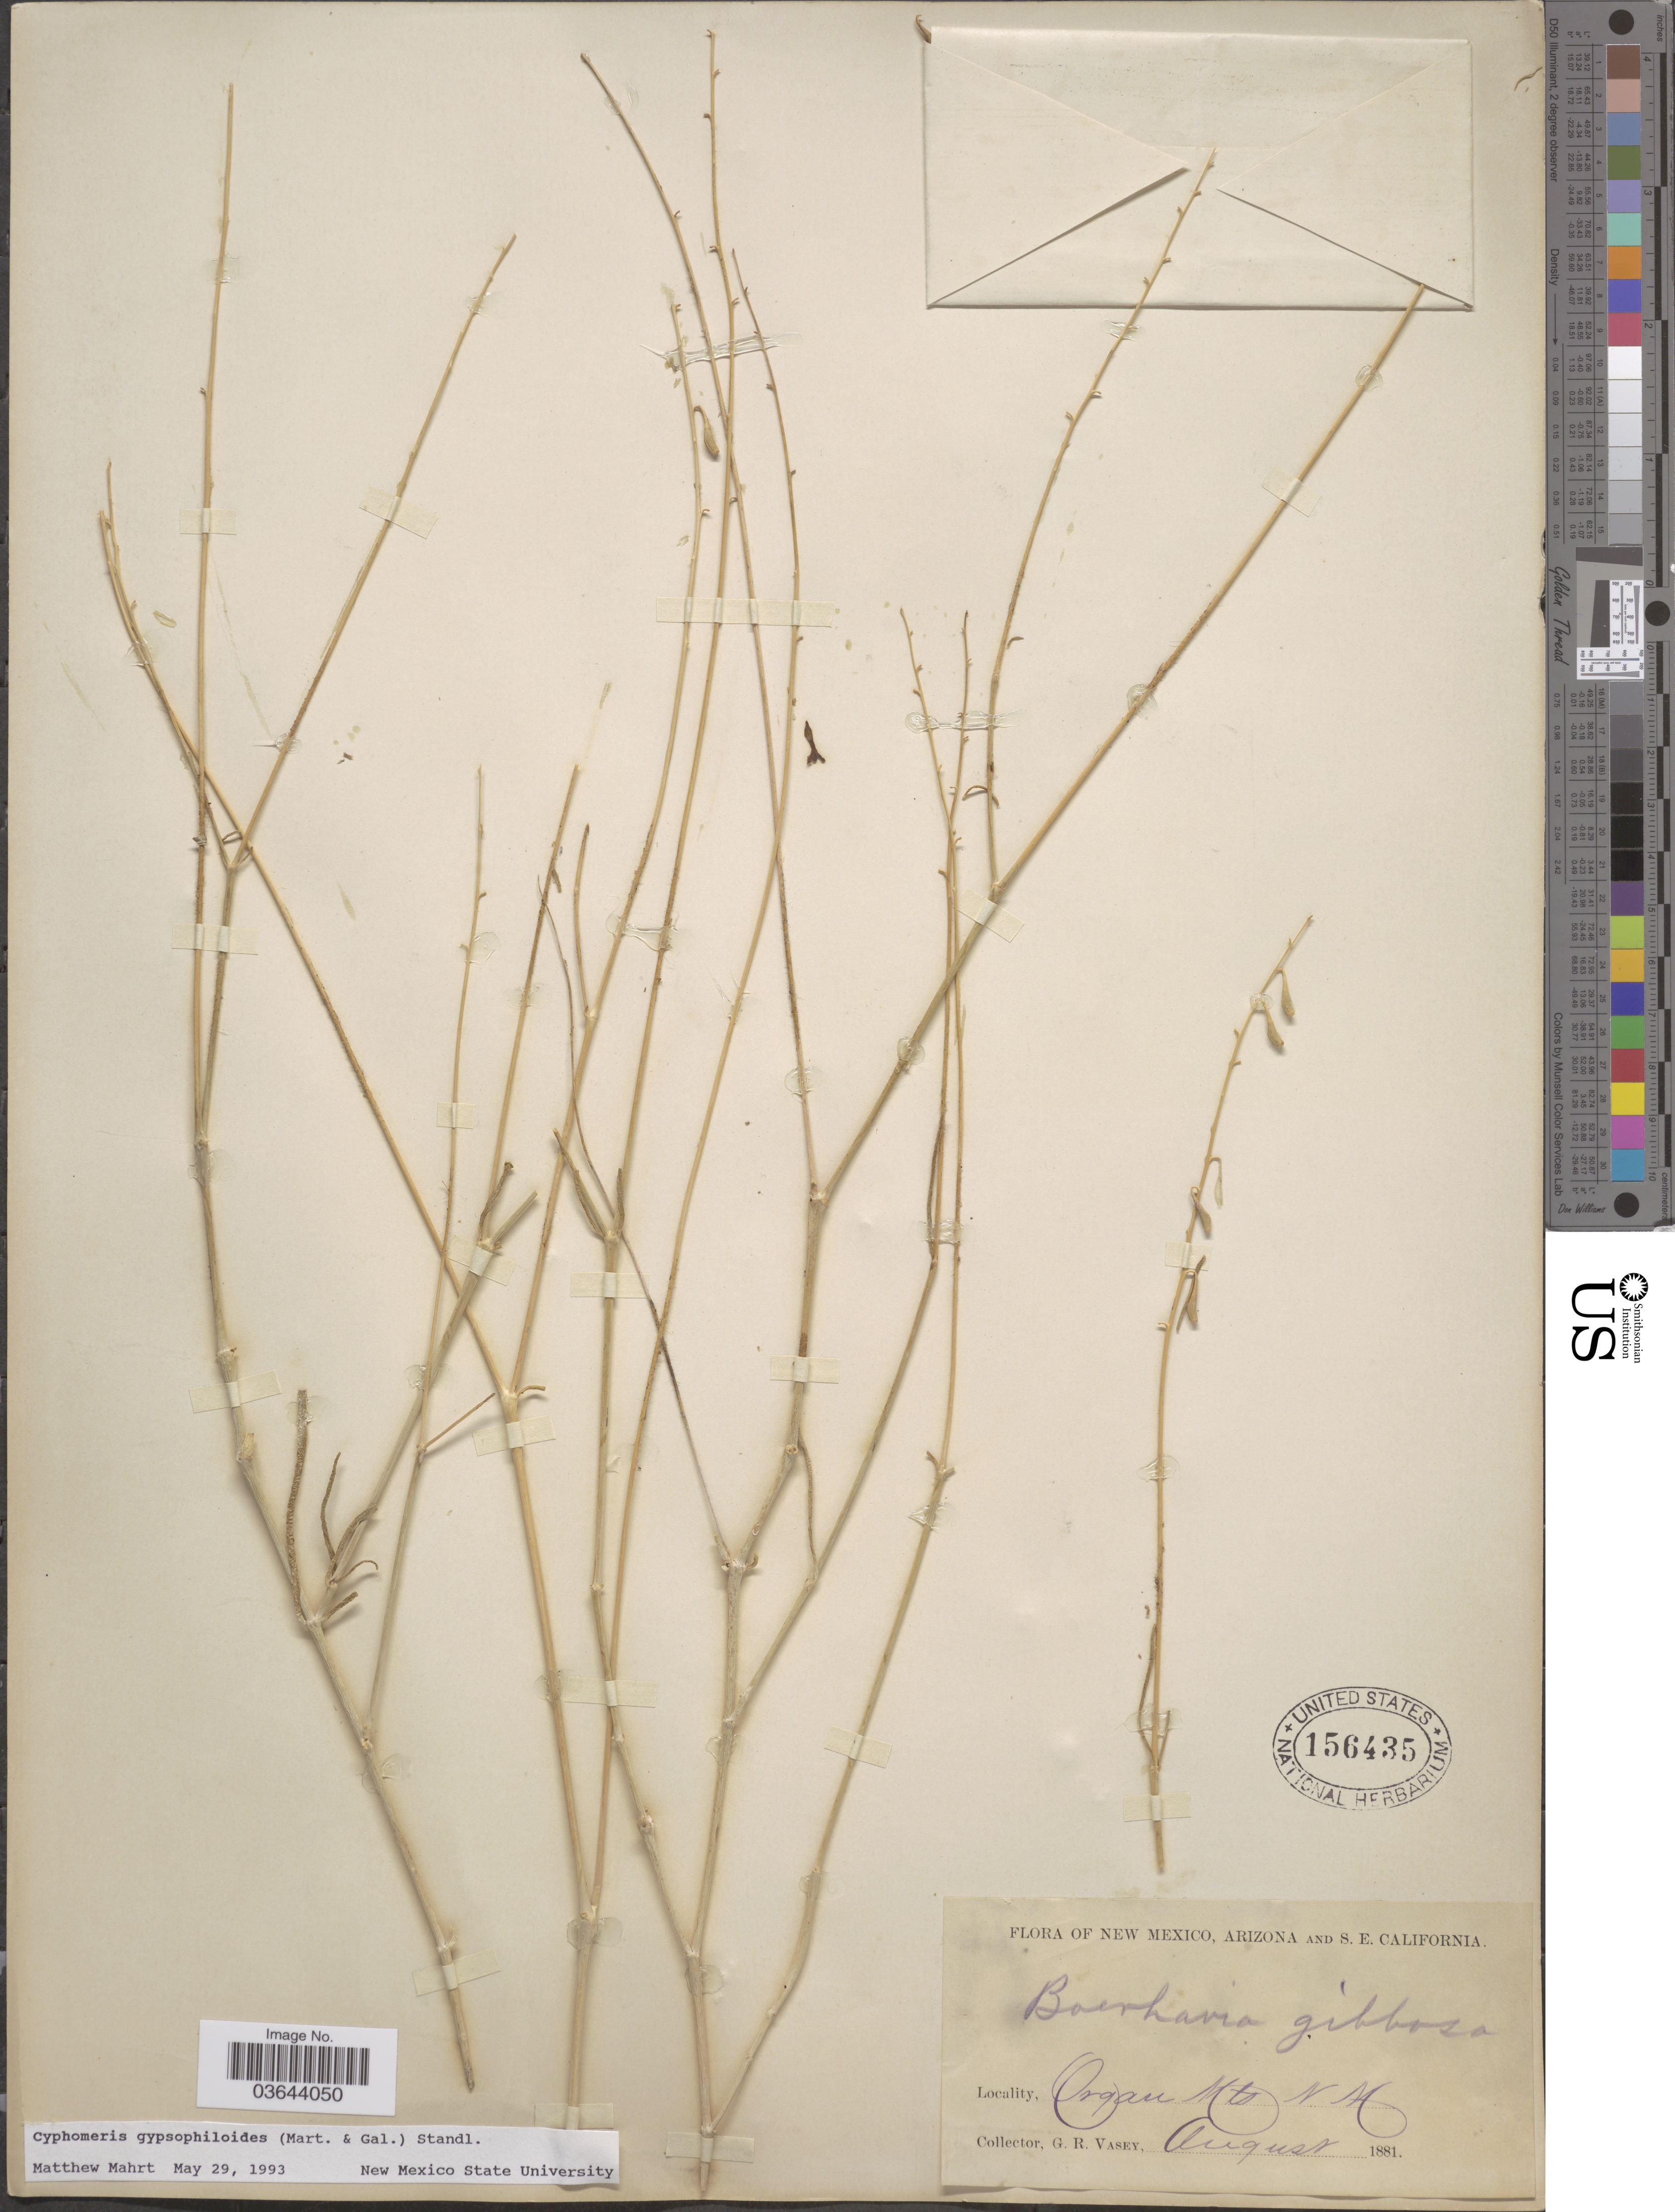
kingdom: Plantae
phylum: Tracheophyta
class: Magnoliopsida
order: Caryophyllales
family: Nyctaginaceae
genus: Cyphomeris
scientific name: Cyphomeris gypsophiloides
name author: (M. Martens & Galeotti) Standl.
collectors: G. R. Vasey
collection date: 1881-08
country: United States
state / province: New Mexico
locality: Organ Mts.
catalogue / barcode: US 156435